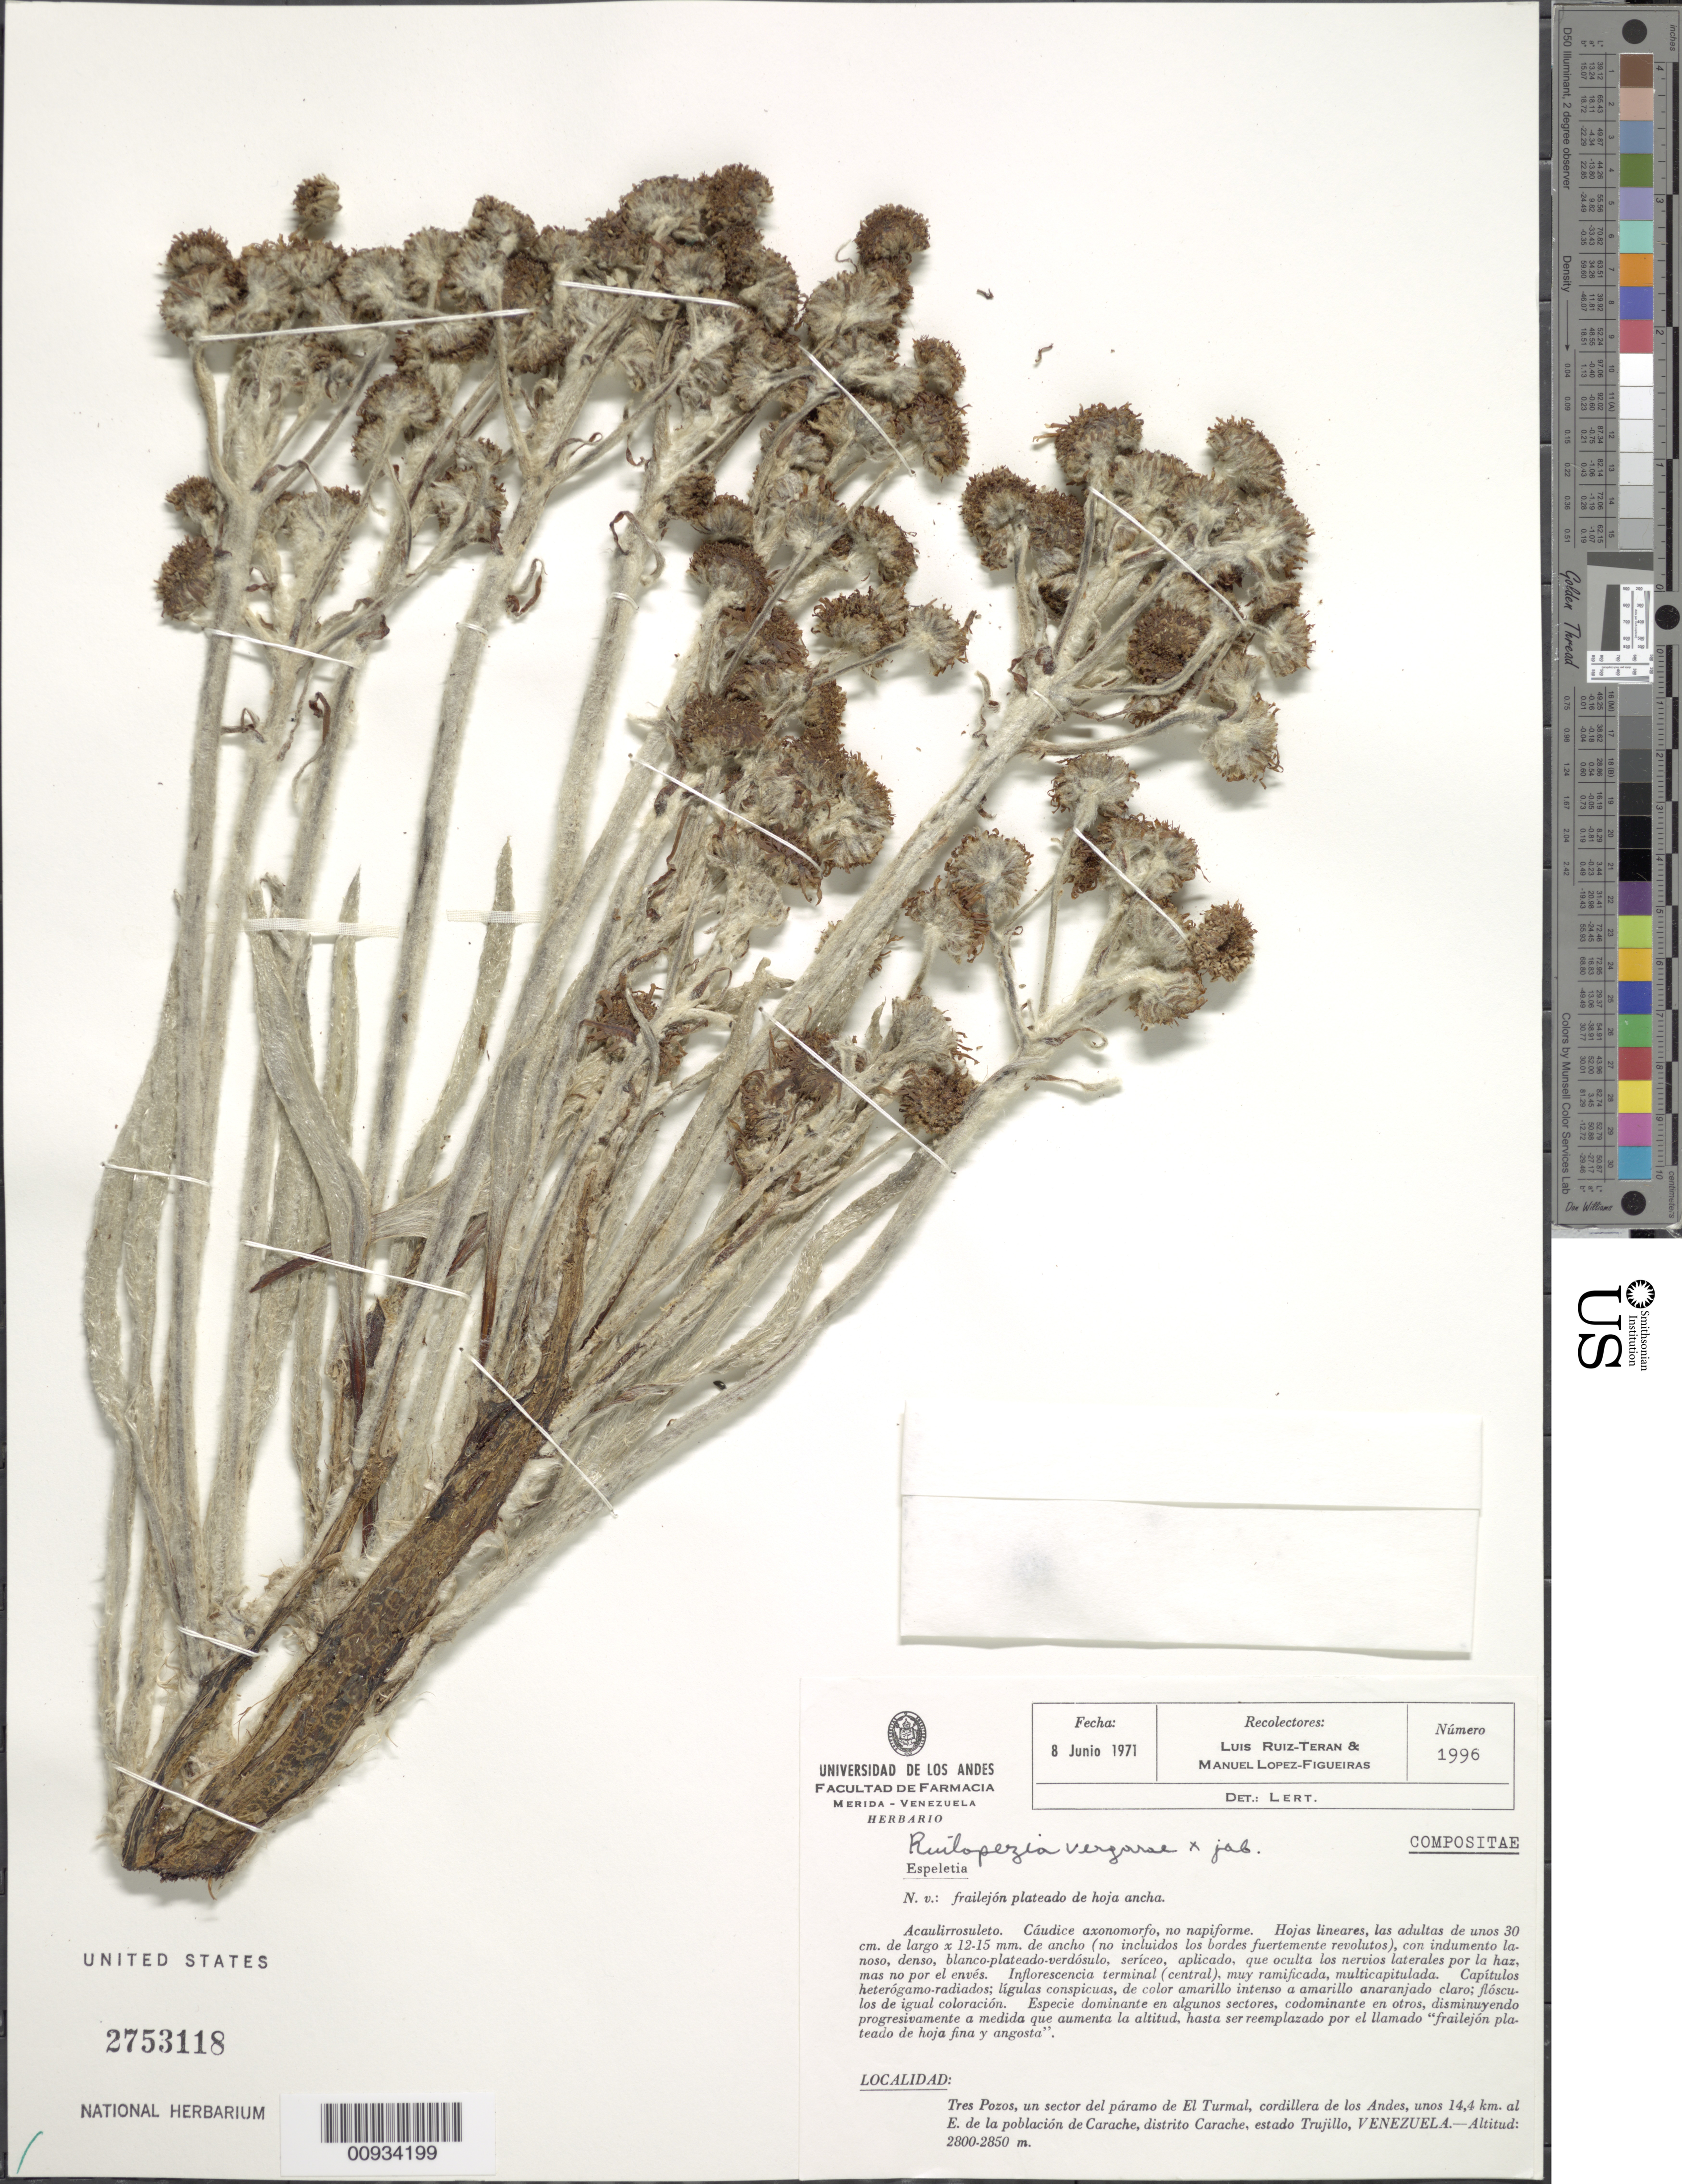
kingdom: Plantae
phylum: Tracheophyta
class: Magnoliopsida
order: Asterales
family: Asteraceae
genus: Ruilopezia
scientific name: Ruilopezia jabonensis x R. vergarae Cuatrec. & López Fig.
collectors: L. Teran & M. López Figueiras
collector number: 1996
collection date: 1971-06-08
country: Venezuela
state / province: Trujillo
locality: Tres Pozos, un sector del paramo de El Turmal, Cordillera de Los Andes, unos 14.4 km al E de la poblacion de Carache, Distrito Carache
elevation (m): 2800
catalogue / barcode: US 2753118